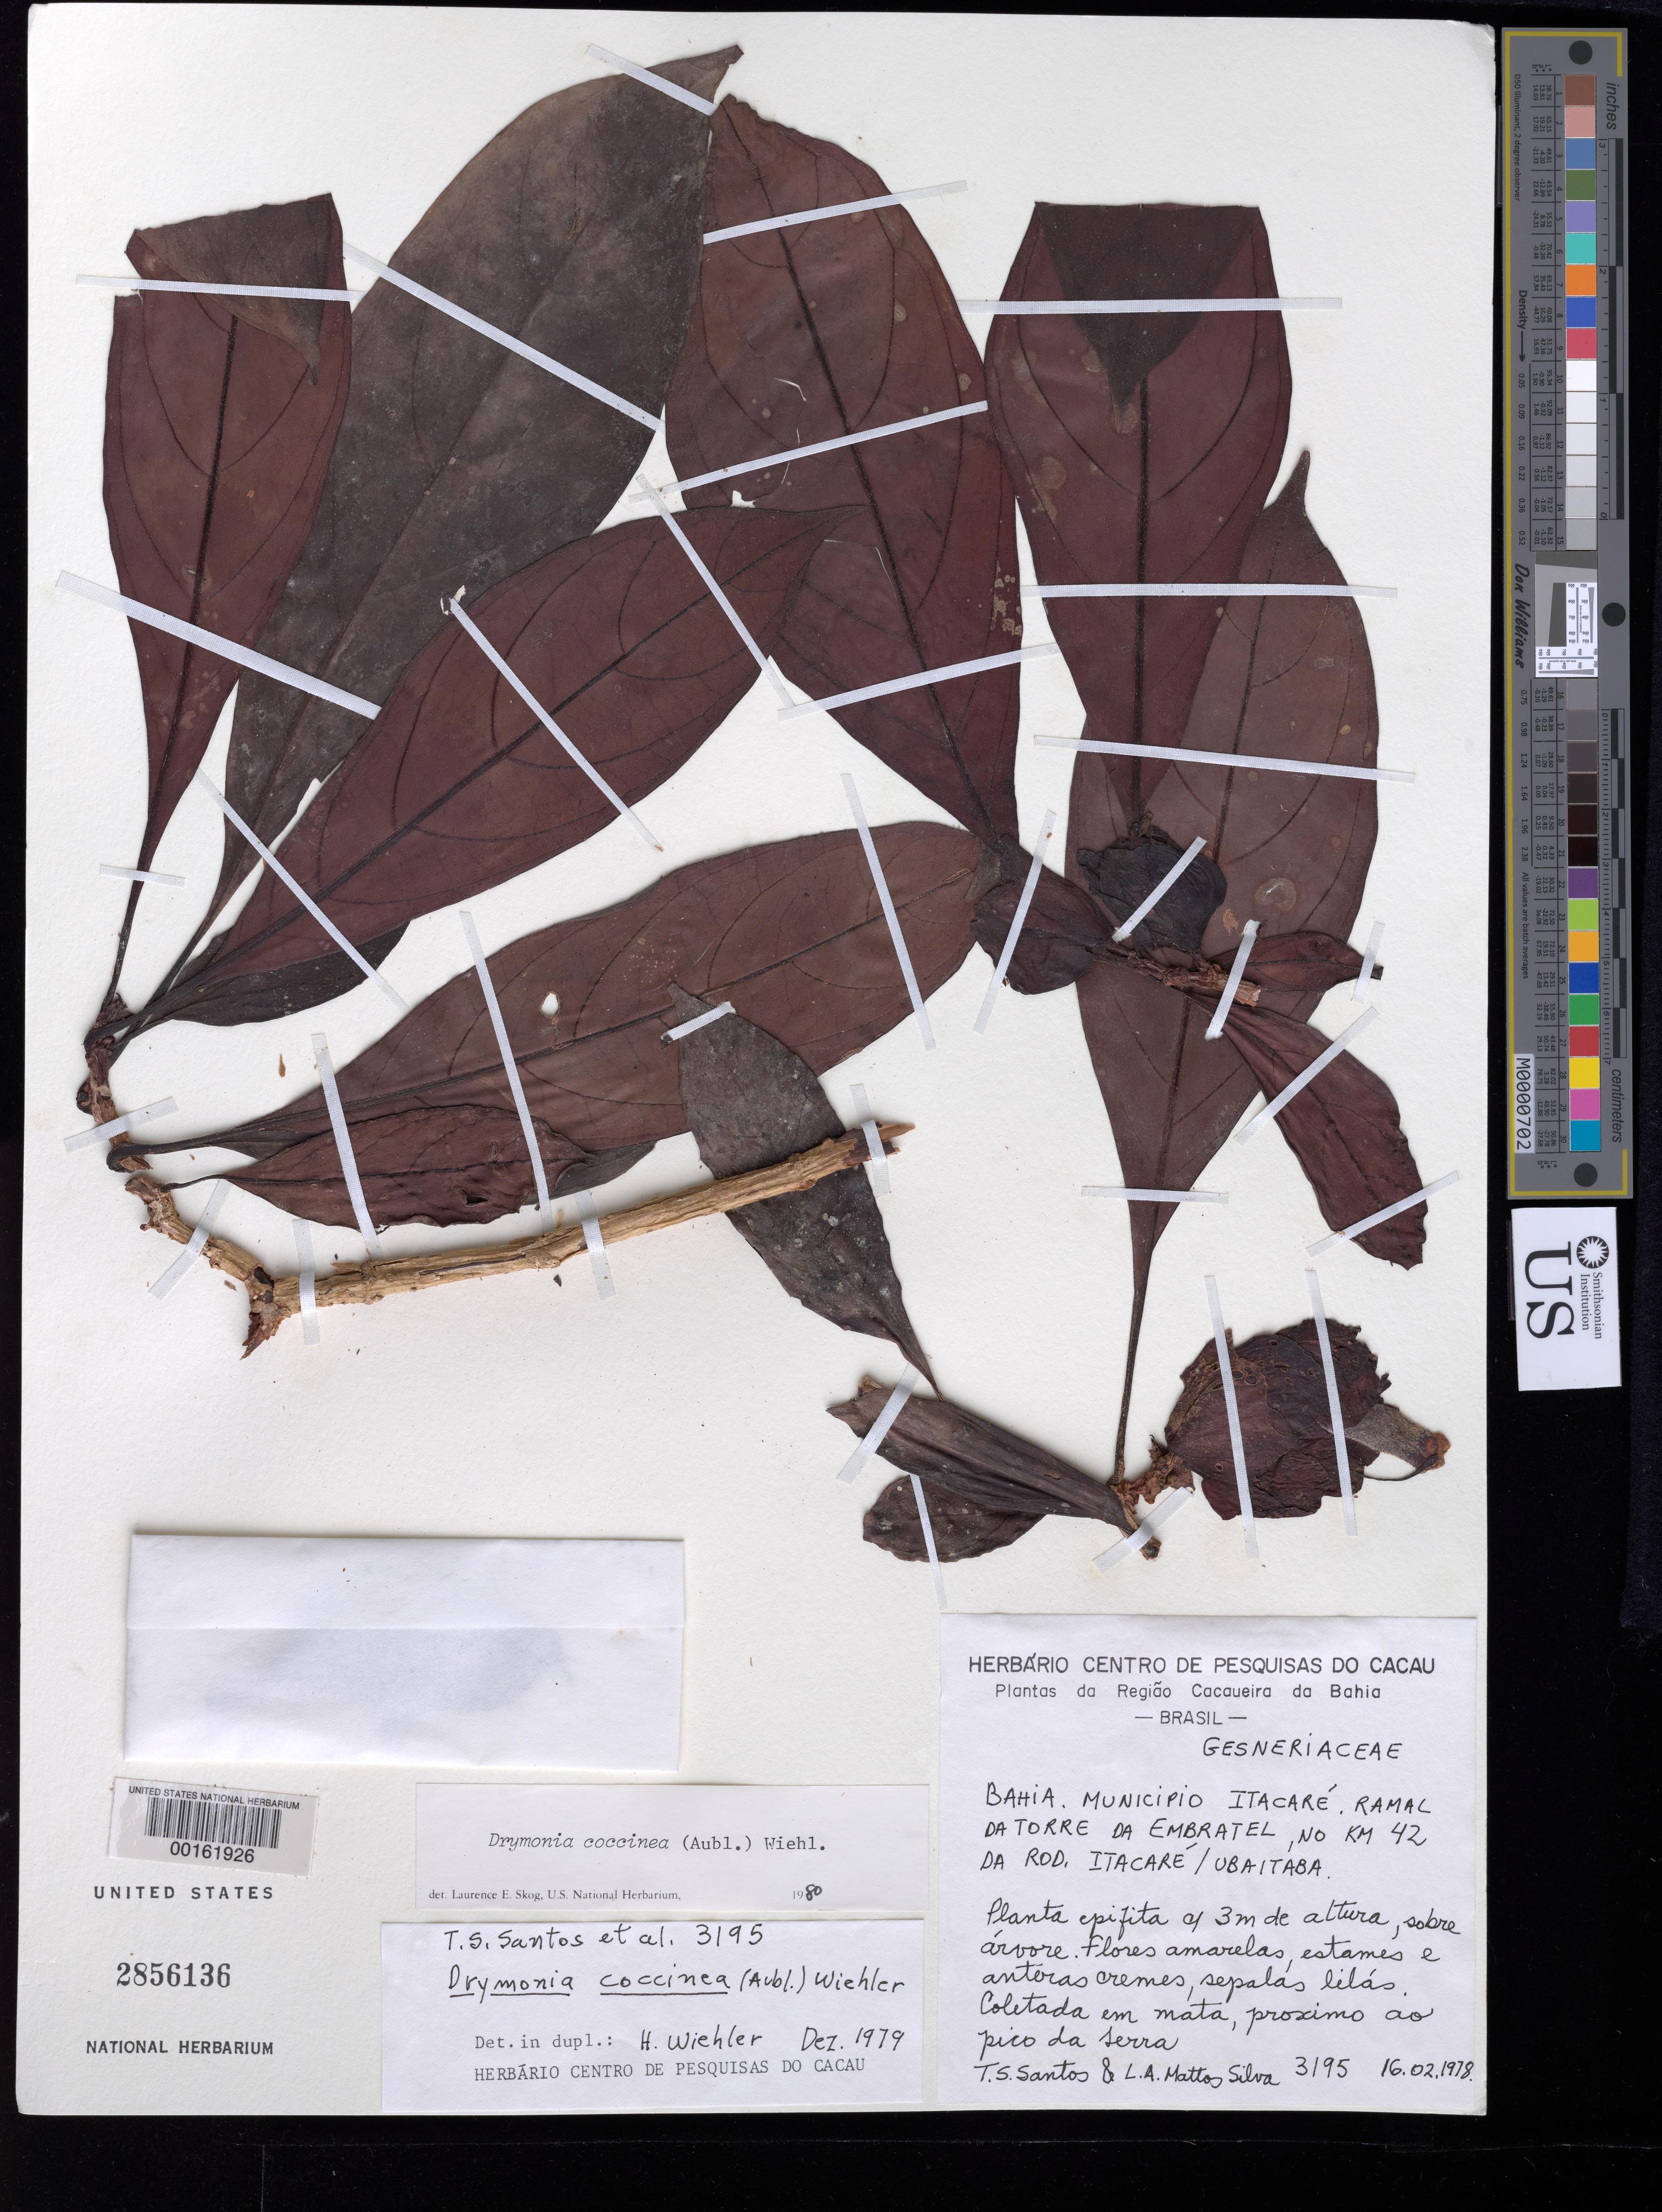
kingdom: Plantae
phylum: Tracheophyta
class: Magnoliopsida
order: Lamiales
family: Gesneriaceae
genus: Drymonia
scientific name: Drymonia coccinea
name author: (Aubl.) Wiehler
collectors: T. S. Santos & L. A. Mattos Silva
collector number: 3195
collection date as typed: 16 Feb 1978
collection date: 1978-02-16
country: Brazil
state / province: Bahia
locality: Municipality of Itacare, ramal da torre da Embratel, no km 42 da rod, Itacare / Ubaitaba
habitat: Forest near the peak of the serra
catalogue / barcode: US 2856136